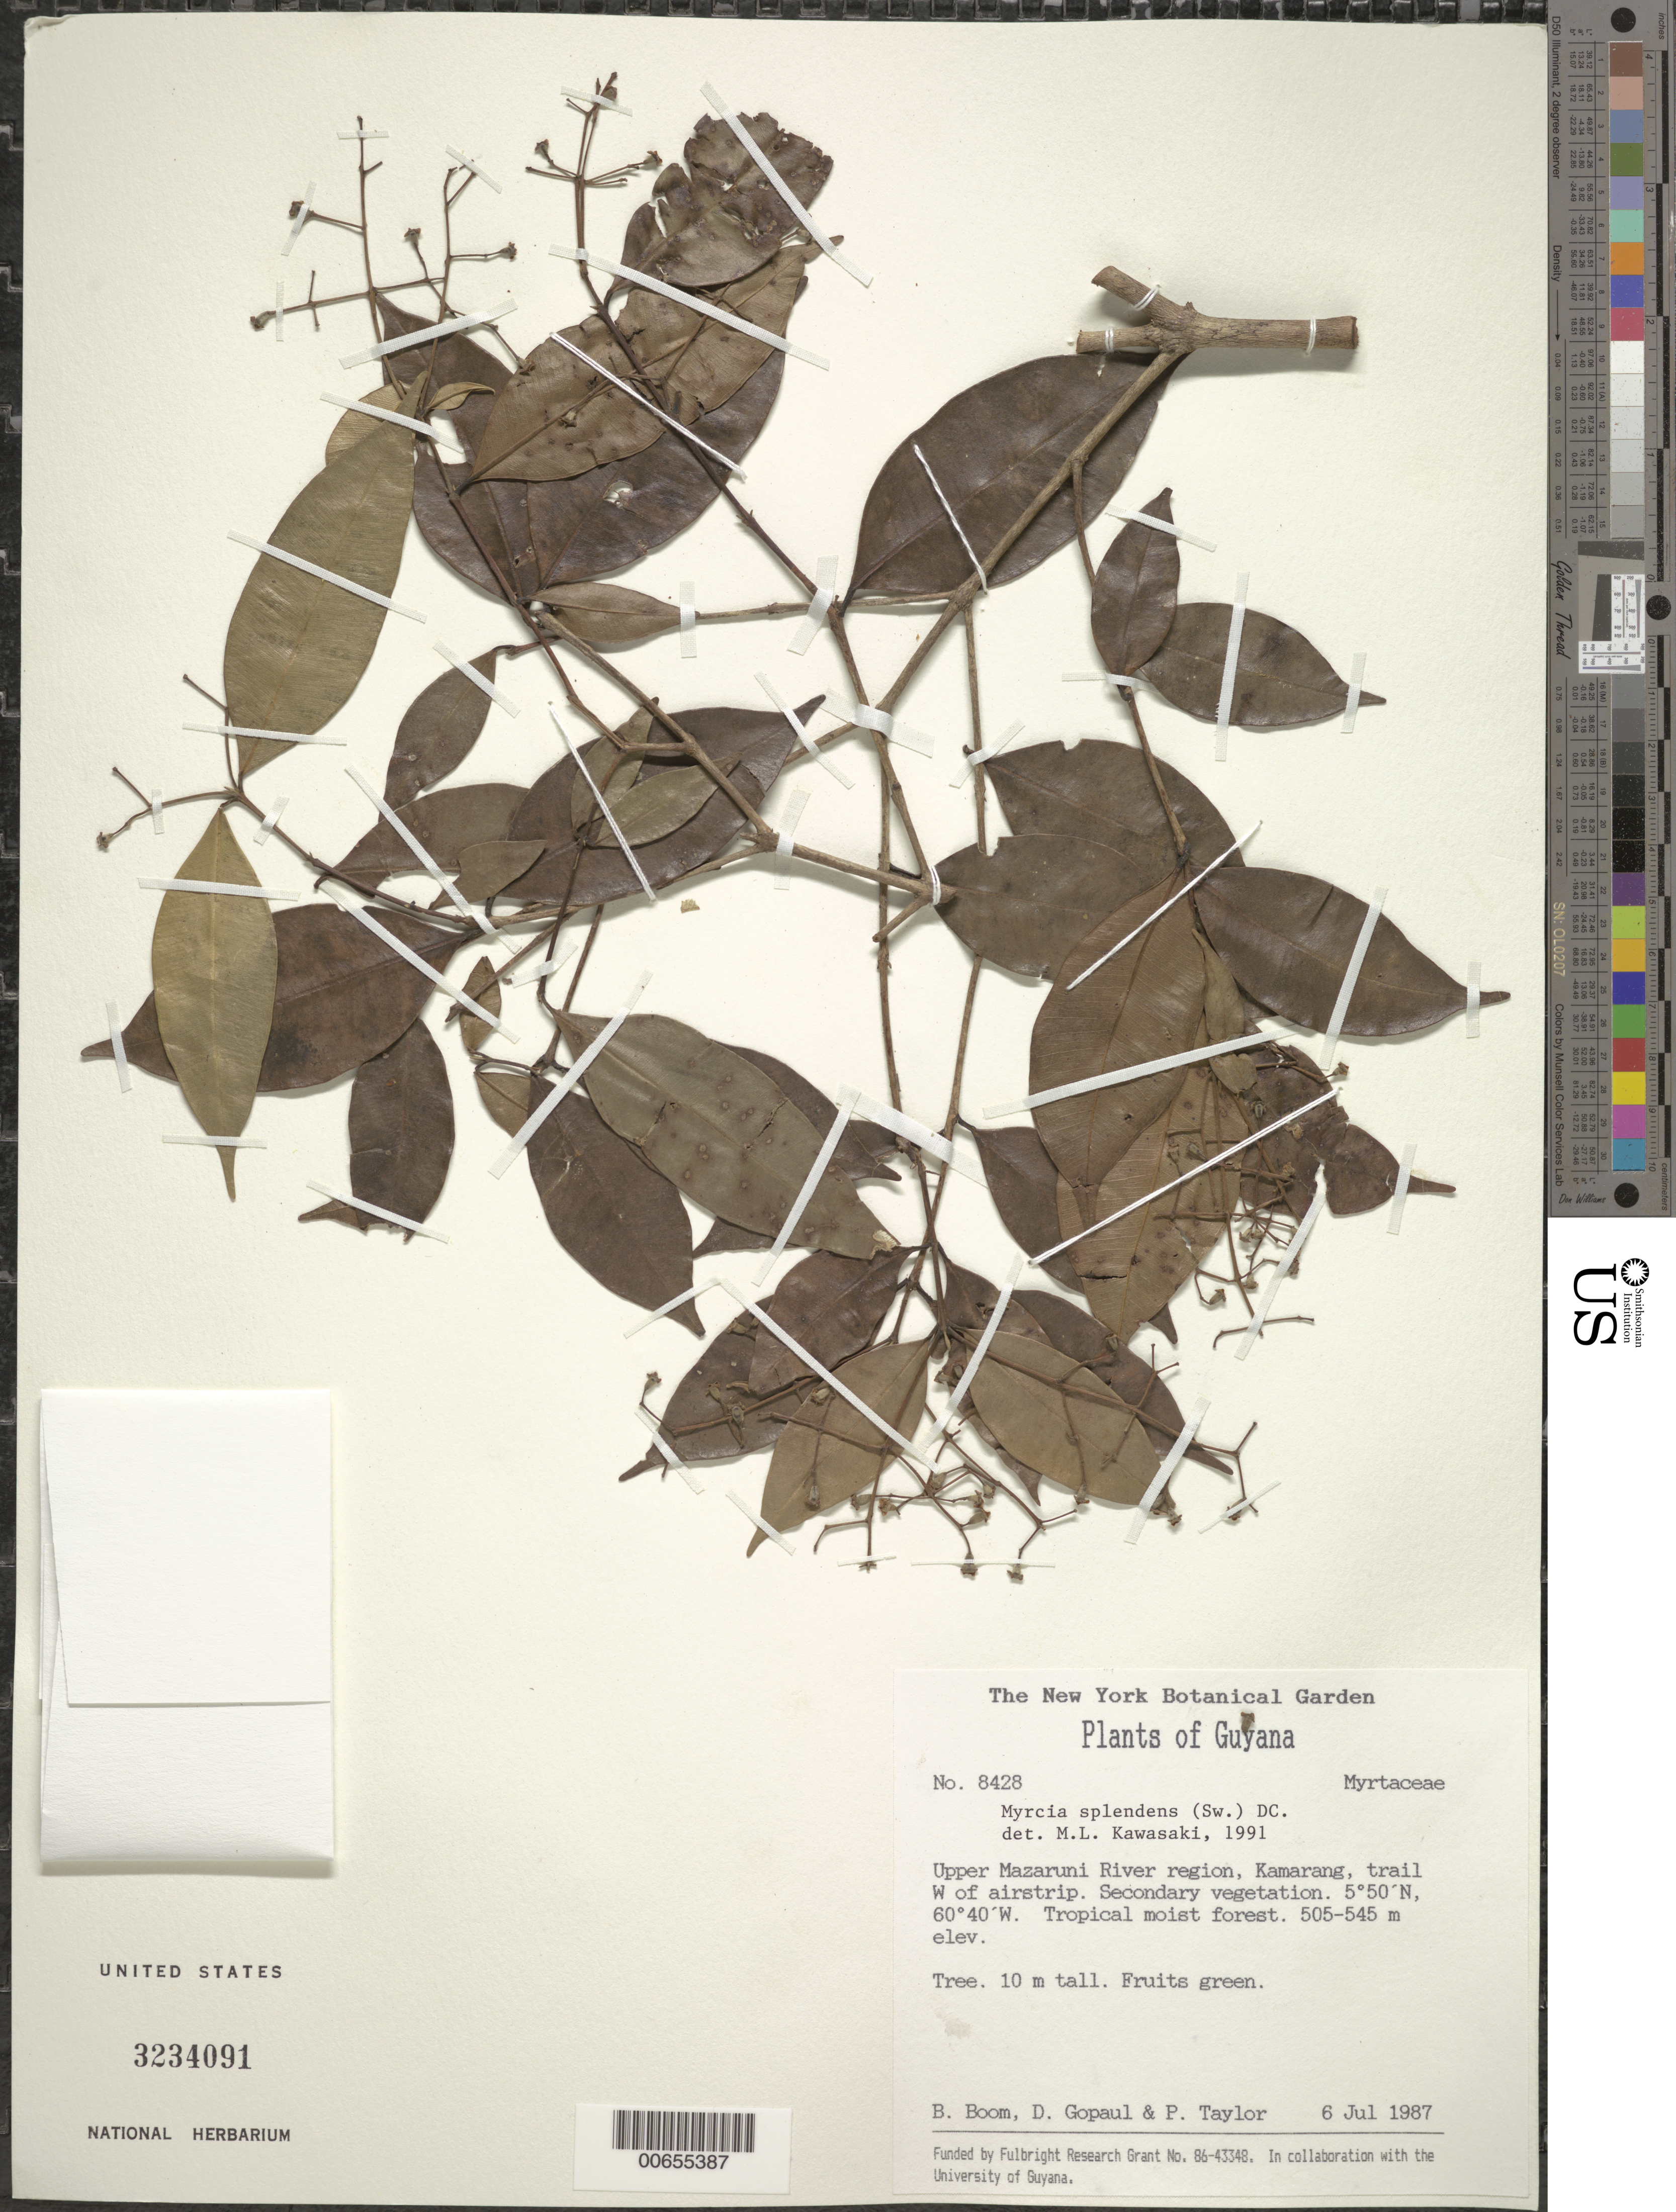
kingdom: Plantae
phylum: Tracheophyta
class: Magnoliopsida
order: Myrtales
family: Myrtaceae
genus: Myrcia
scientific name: Myrcia splendens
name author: (Sw.) DC.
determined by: Kawasaki, María L.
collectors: B. M. Boom, D. Gopaul & P. Taylor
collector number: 8428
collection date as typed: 6-Jul-87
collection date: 1987-07-06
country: Guyana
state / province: Cuyuni-Mazaruni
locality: Kamarang, upper Mazaruni R.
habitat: Secondary vegetation, Tropical moist forest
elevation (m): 505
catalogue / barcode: US 3234091